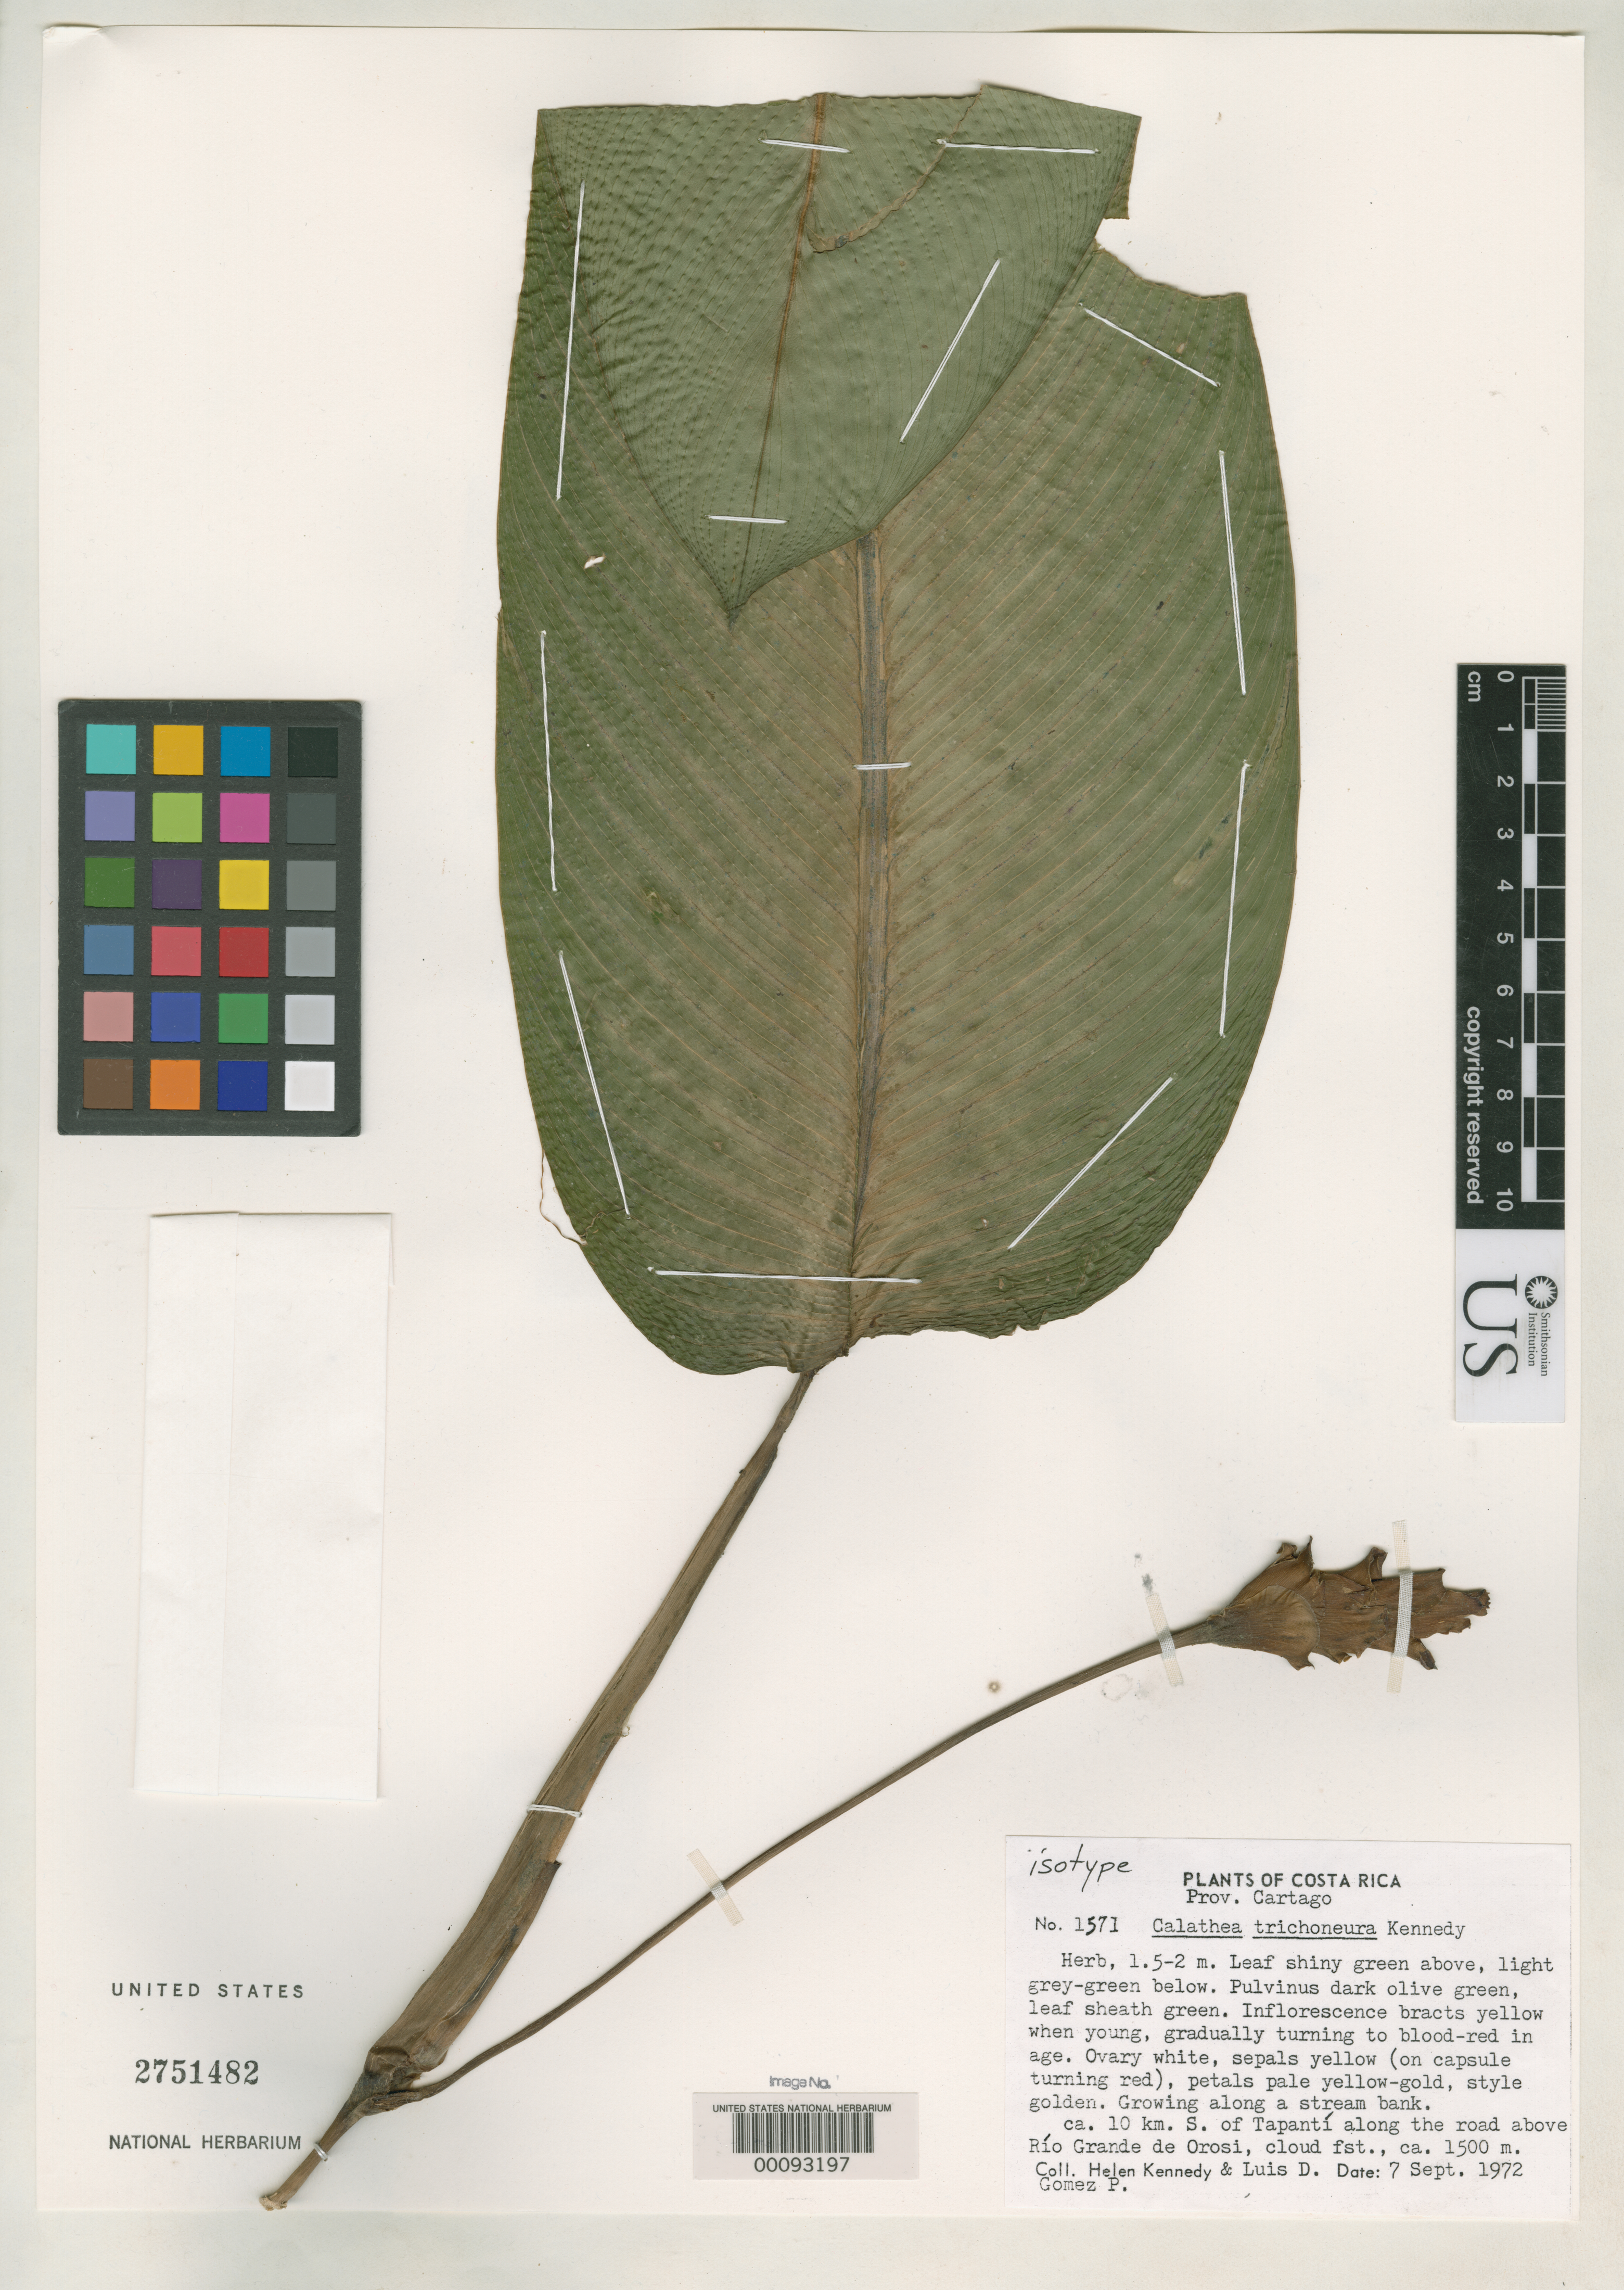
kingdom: Plantae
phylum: Tracheophyta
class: Liliopsida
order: Zingiberales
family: Marantaceae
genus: Calathea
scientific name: Calathea trichoneura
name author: H. Kenn.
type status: Isotype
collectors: H. Kennedy & L. D. Gómez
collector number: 1571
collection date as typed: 07 Sep 1972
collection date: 1972-09-07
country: Costa Rica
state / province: Cartago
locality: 10 km S of Tapanti along road above Rio Grande de Orosi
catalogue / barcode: US 2751482